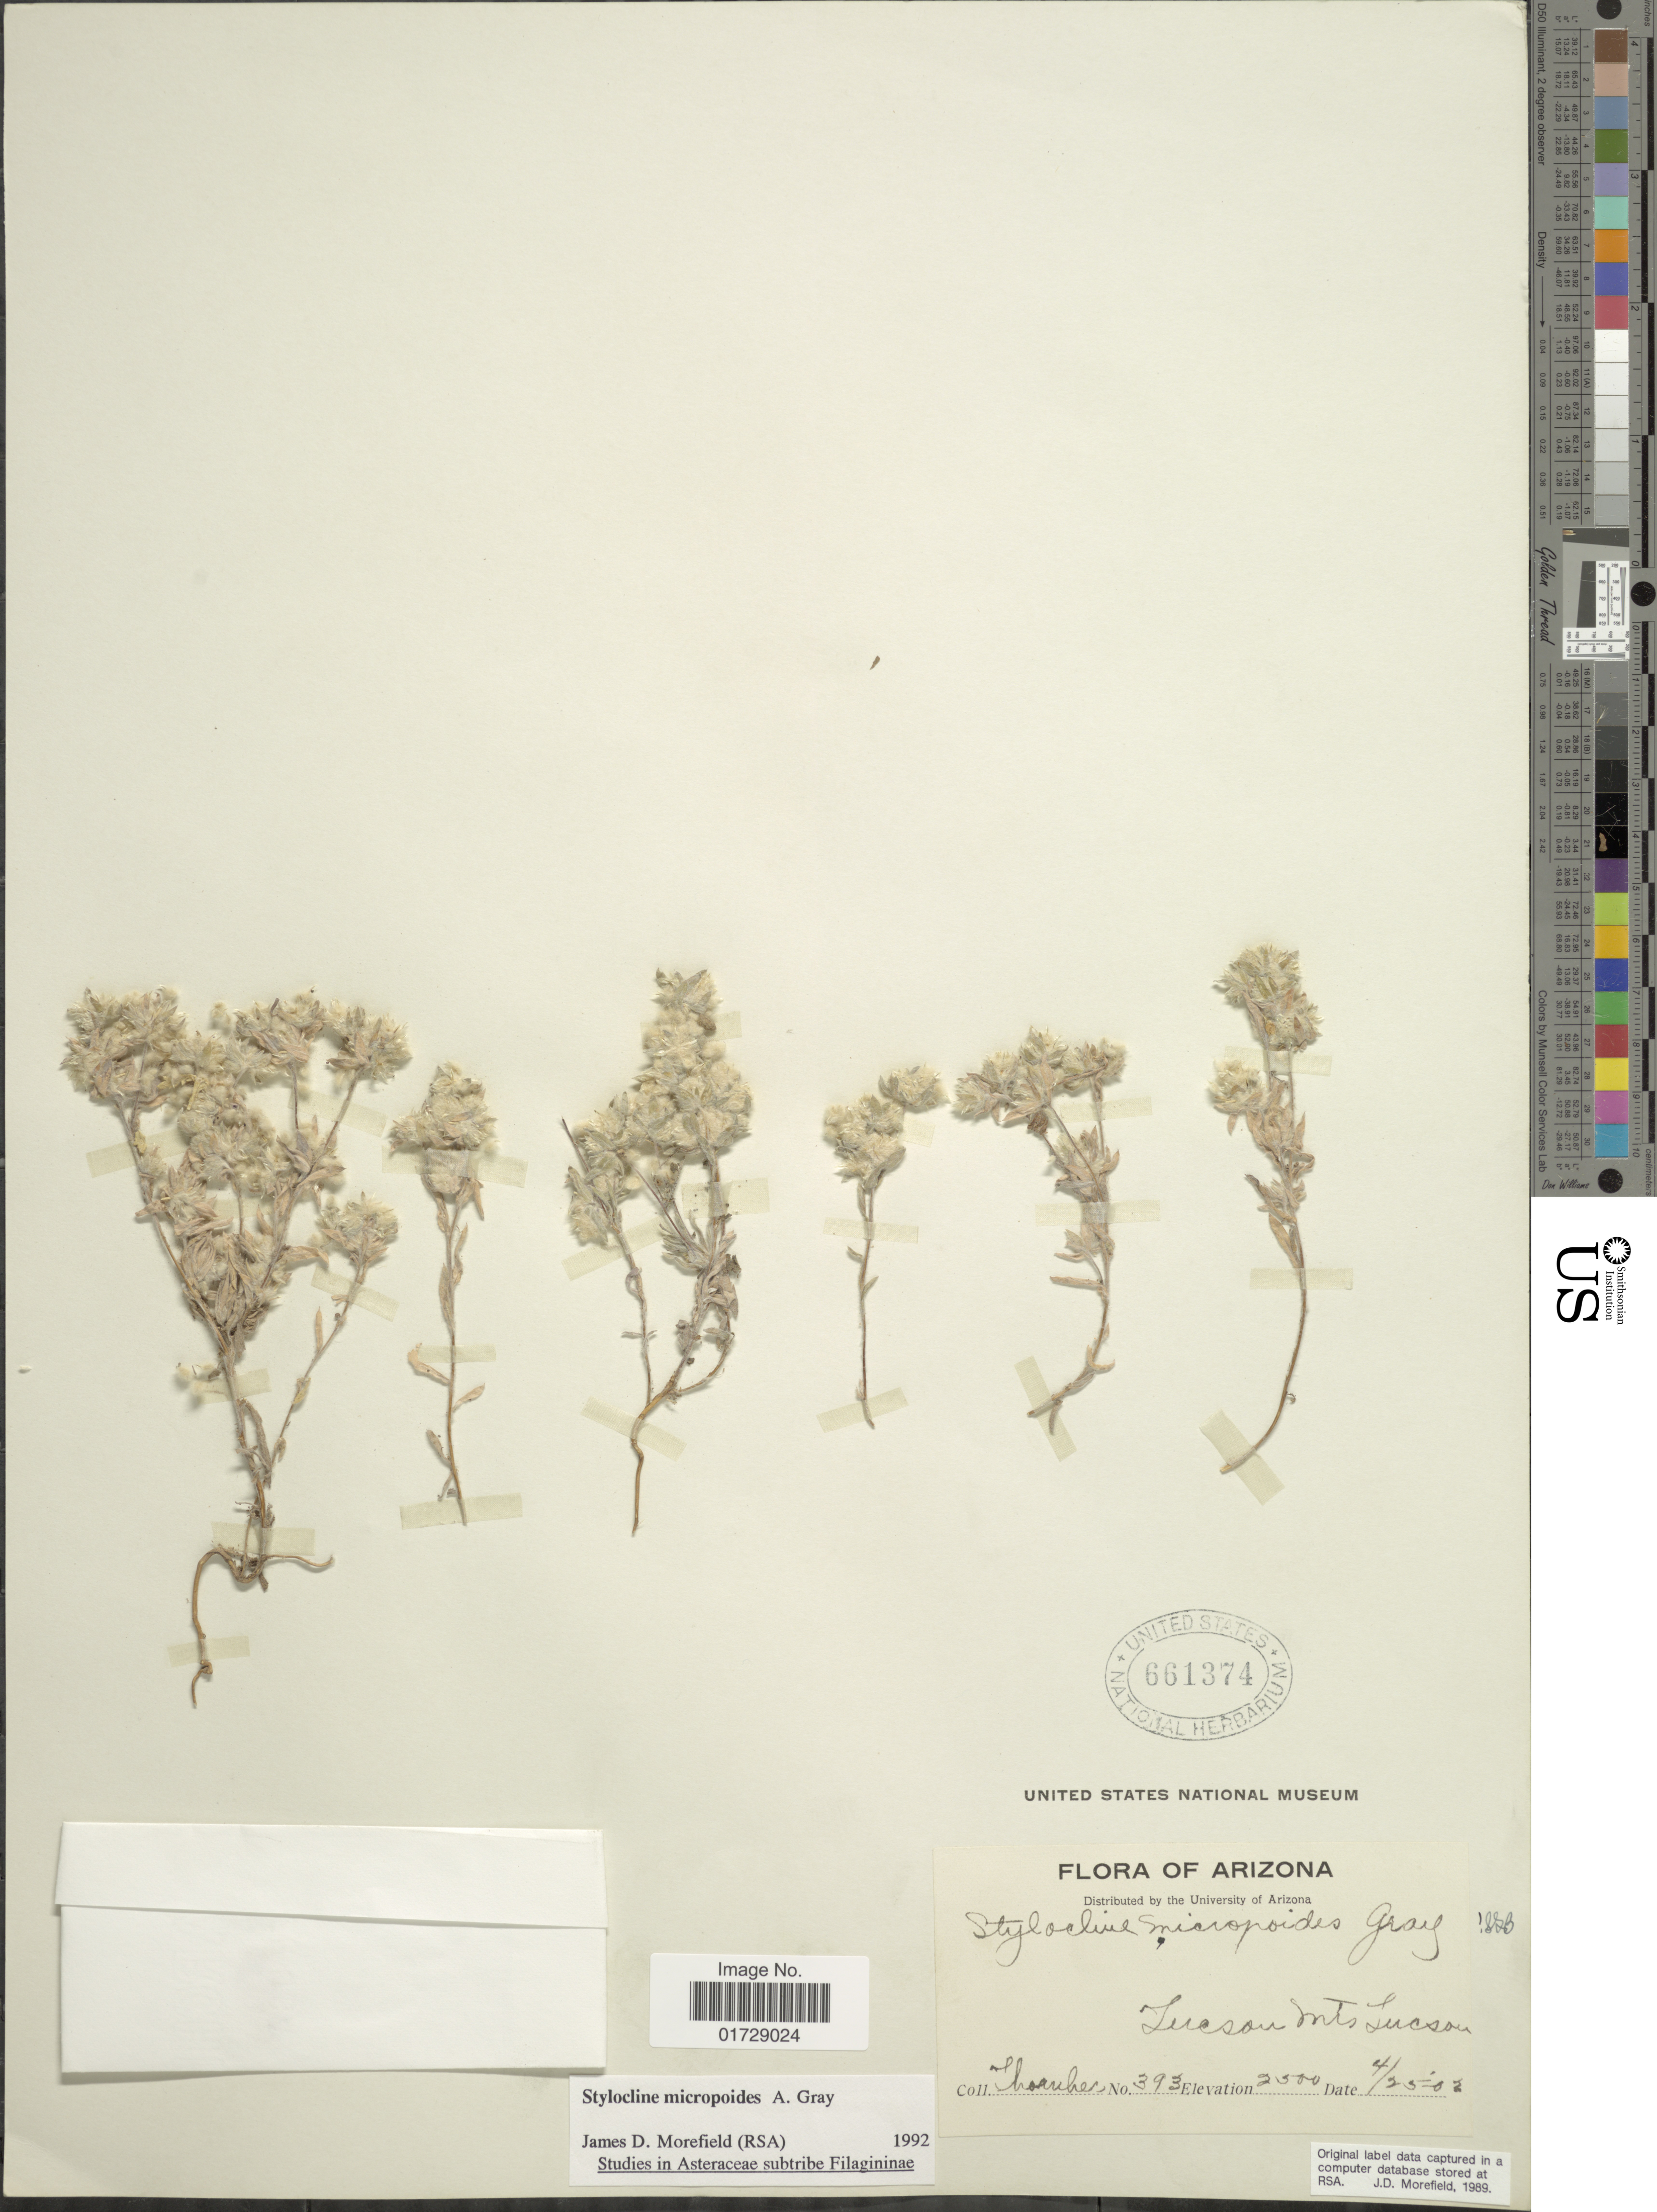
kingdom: Plantae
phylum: Tracheophyta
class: Magnoliopsida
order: Asterales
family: Asteraceae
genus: Stylocline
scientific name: Stylocline micropoides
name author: A. Gray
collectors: J. Thornber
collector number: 393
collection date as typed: Transcribed d/m/y: 25/4/3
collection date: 1903-04-25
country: United States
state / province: Arizona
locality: Tuscan Mts. Lucson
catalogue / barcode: US 661374